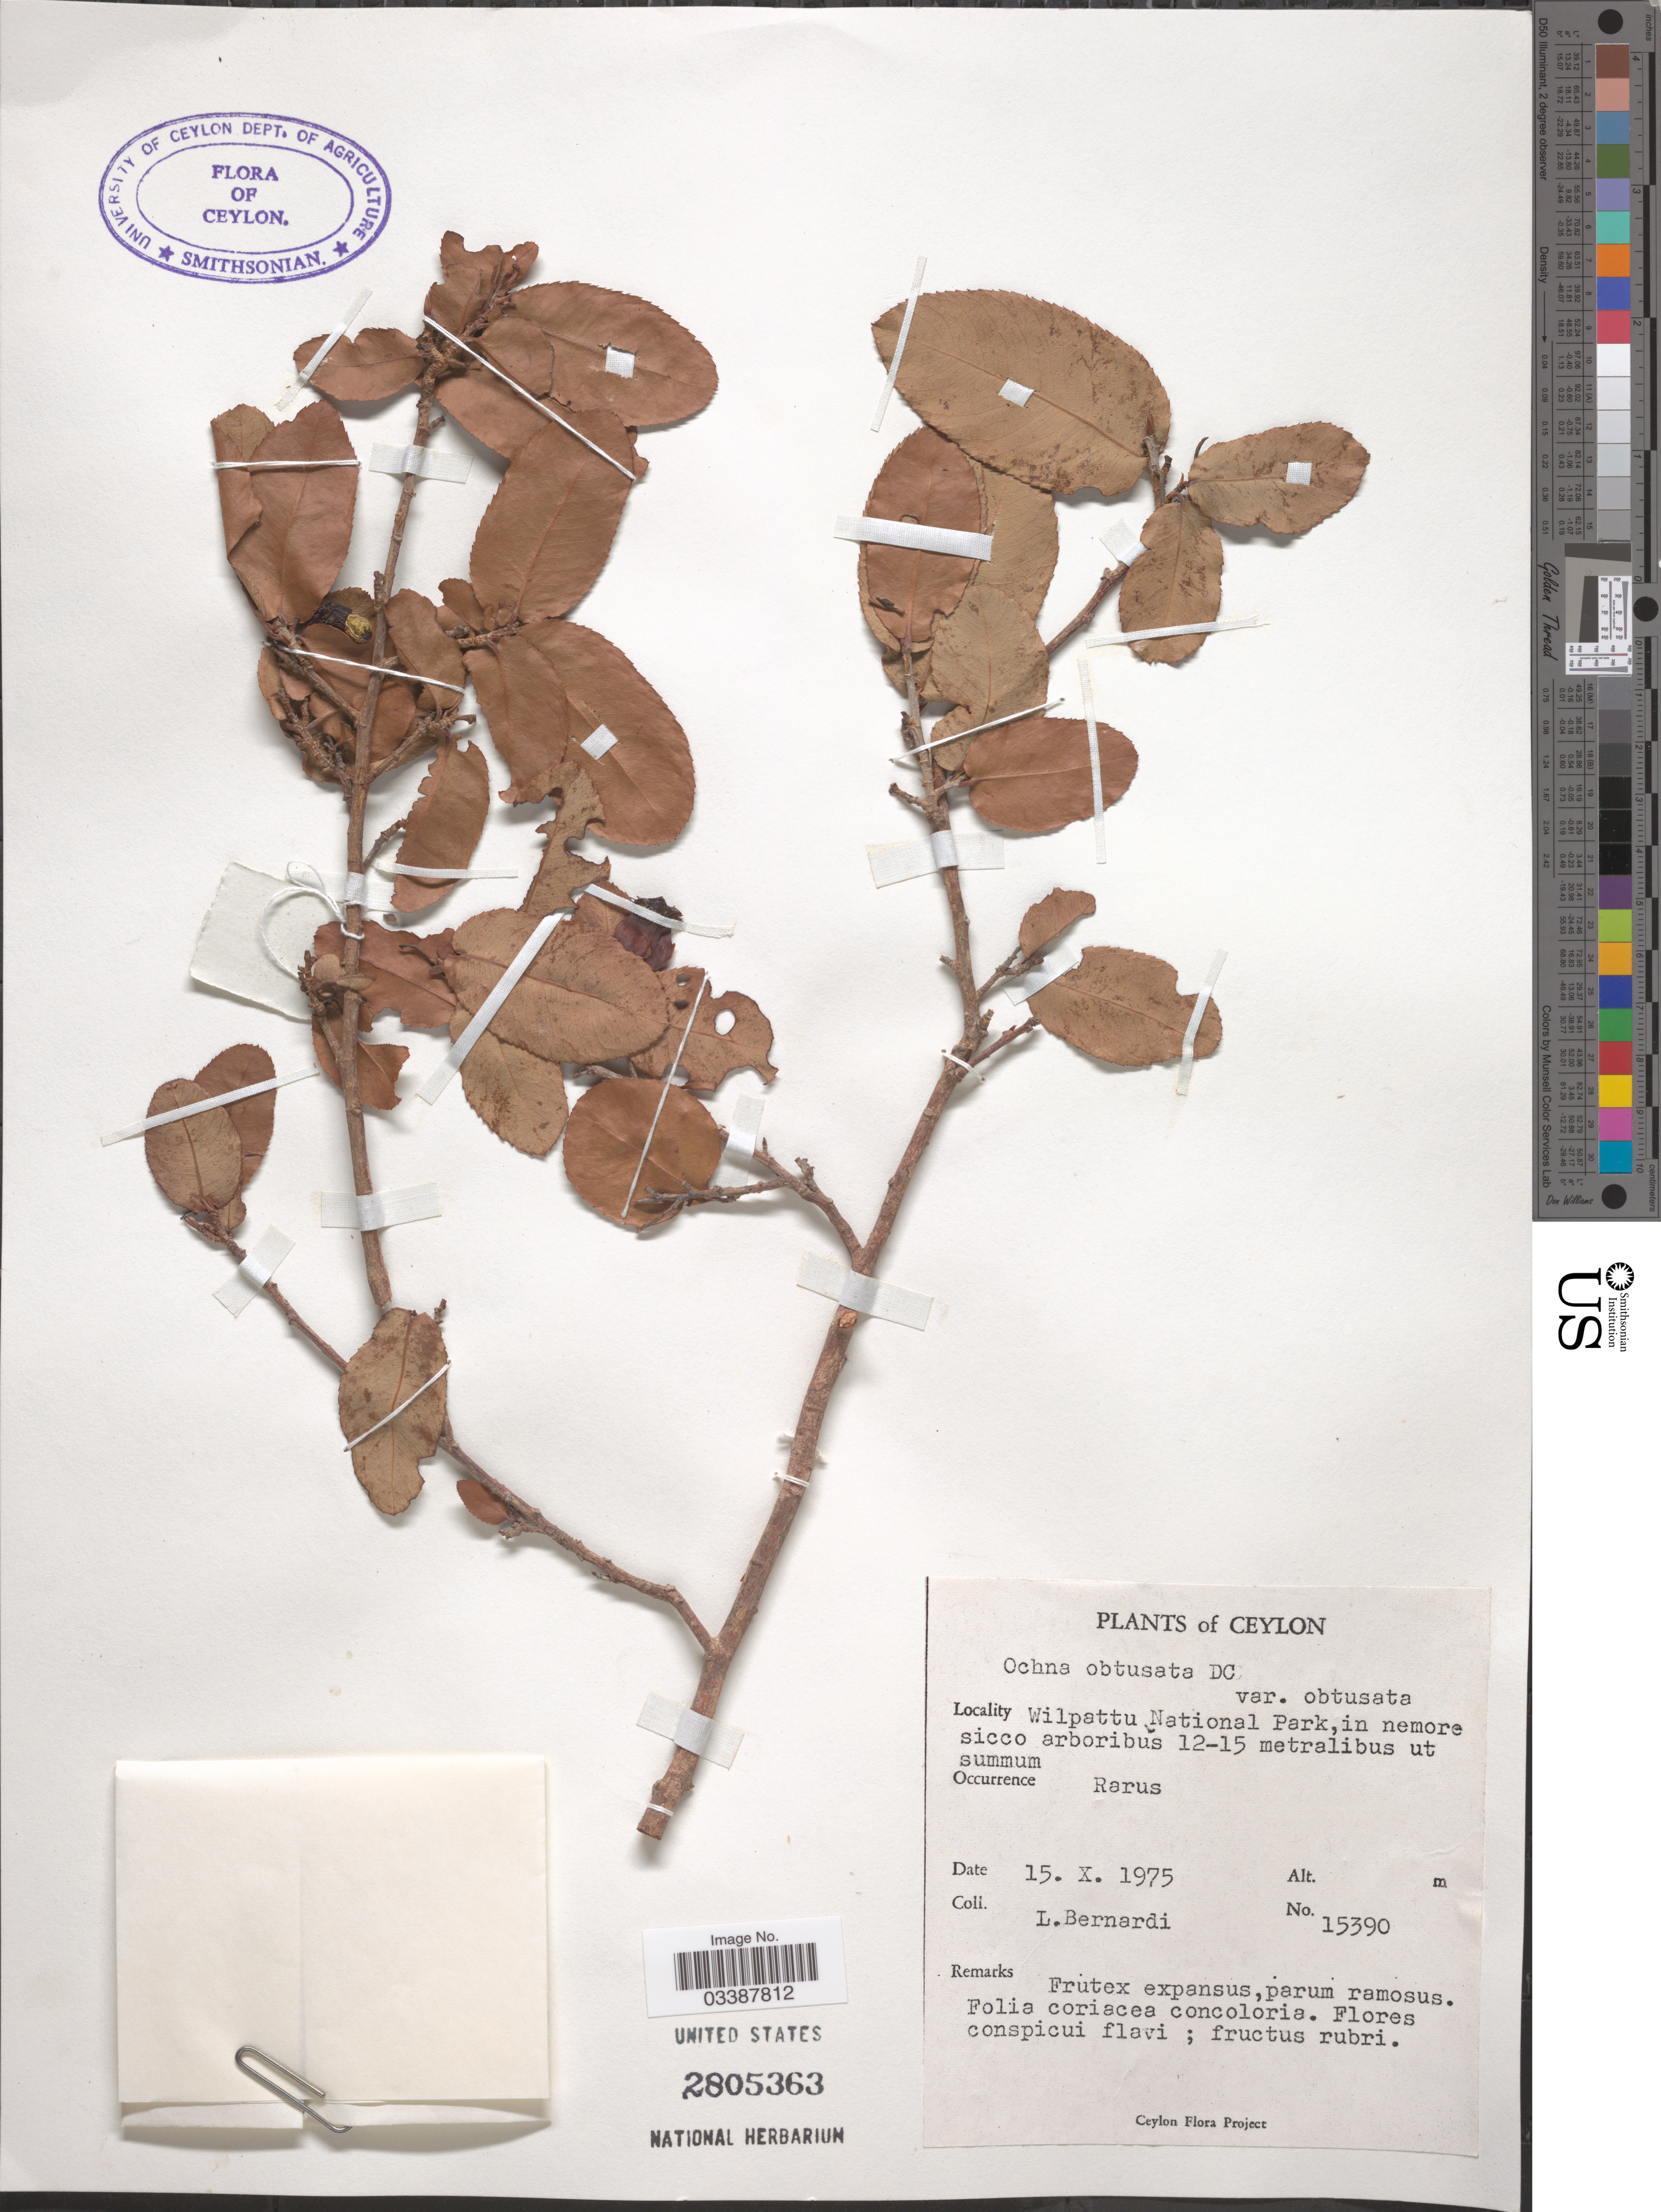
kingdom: Plantae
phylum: Tracheophyta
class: Magnoliopsida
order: Malpighiales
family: Ochnaceae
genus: Ochna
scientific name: Ochna obtusata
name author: DC.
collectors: L. Bernardi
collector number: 15390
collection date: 1975-10-15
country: Sri Lanka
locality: Ceylon. Wilpattu National Park.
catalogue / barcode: US 2805363